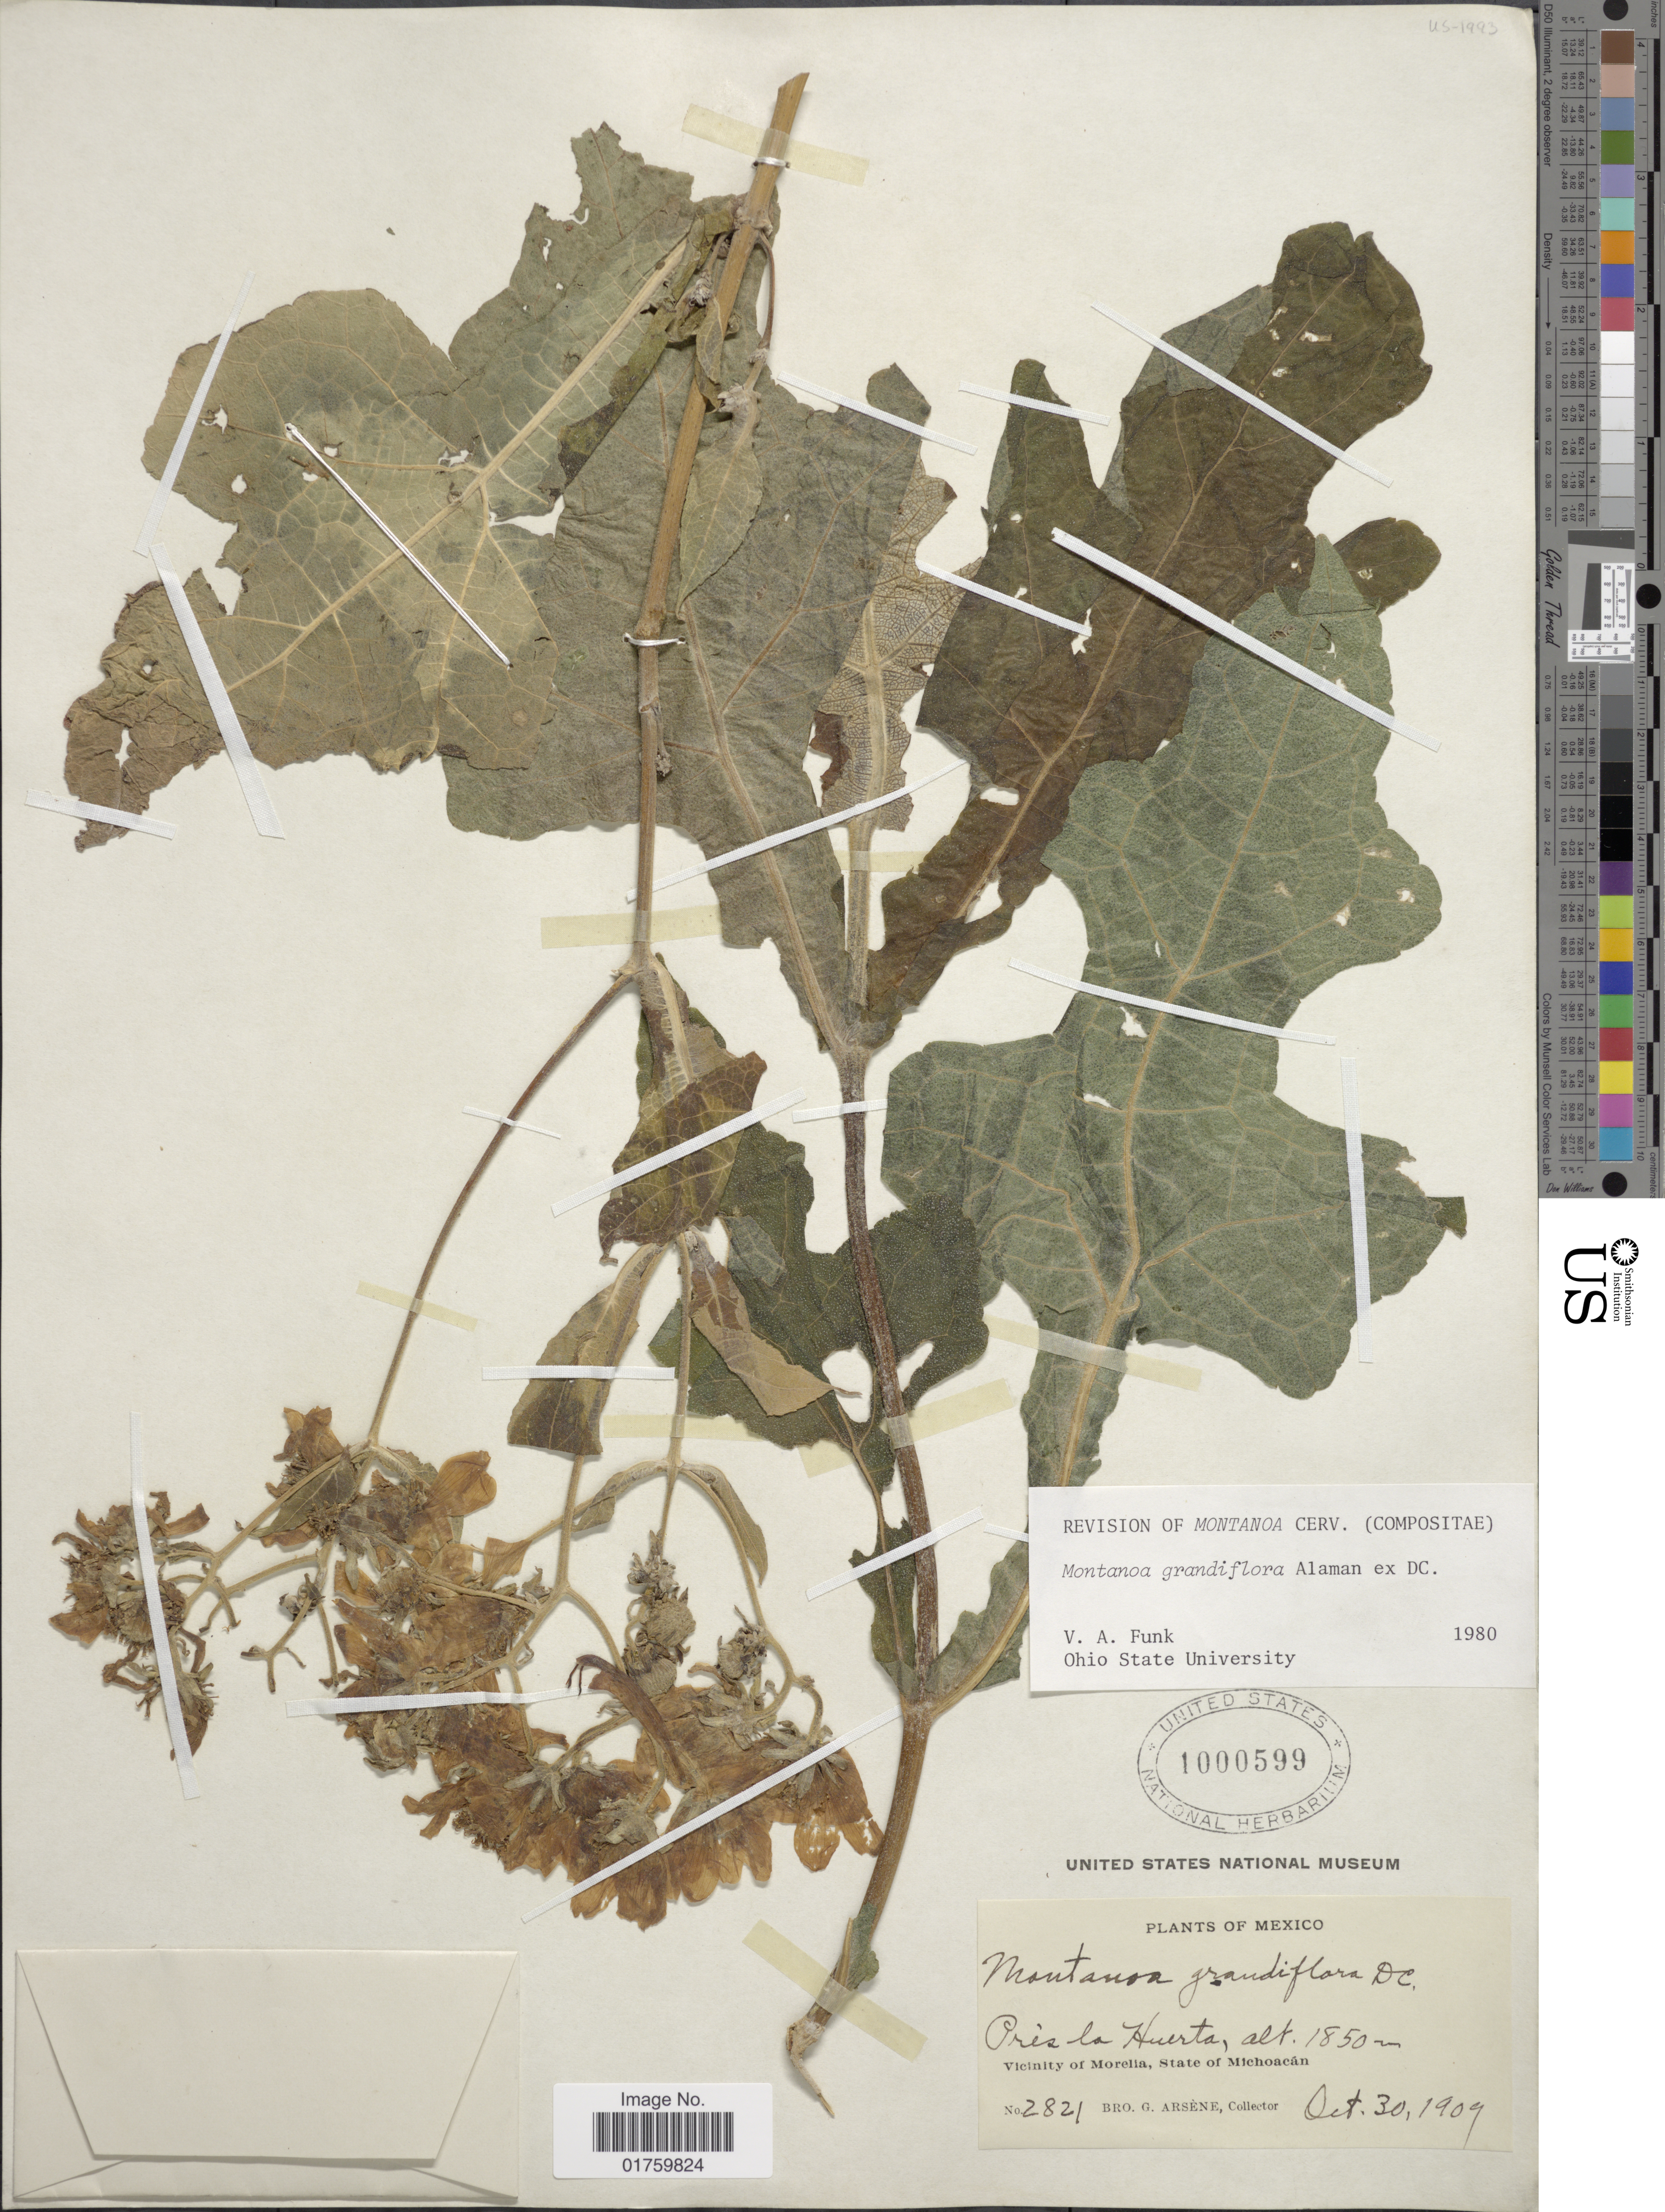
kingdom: Plantae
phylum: Tracheophyta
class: Magnoliopsida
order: Asterales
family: Asteraceae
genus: Montanoa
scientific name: Montanoa grandiflora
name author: Alaman ex DC.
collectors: Bro. G. Arsène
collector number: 2821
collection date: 1909-10-30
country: Mexico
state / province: Michoacán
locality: Pres la Huerta, vicinity of Morelia.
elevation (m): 1850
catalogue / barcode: US 1000599